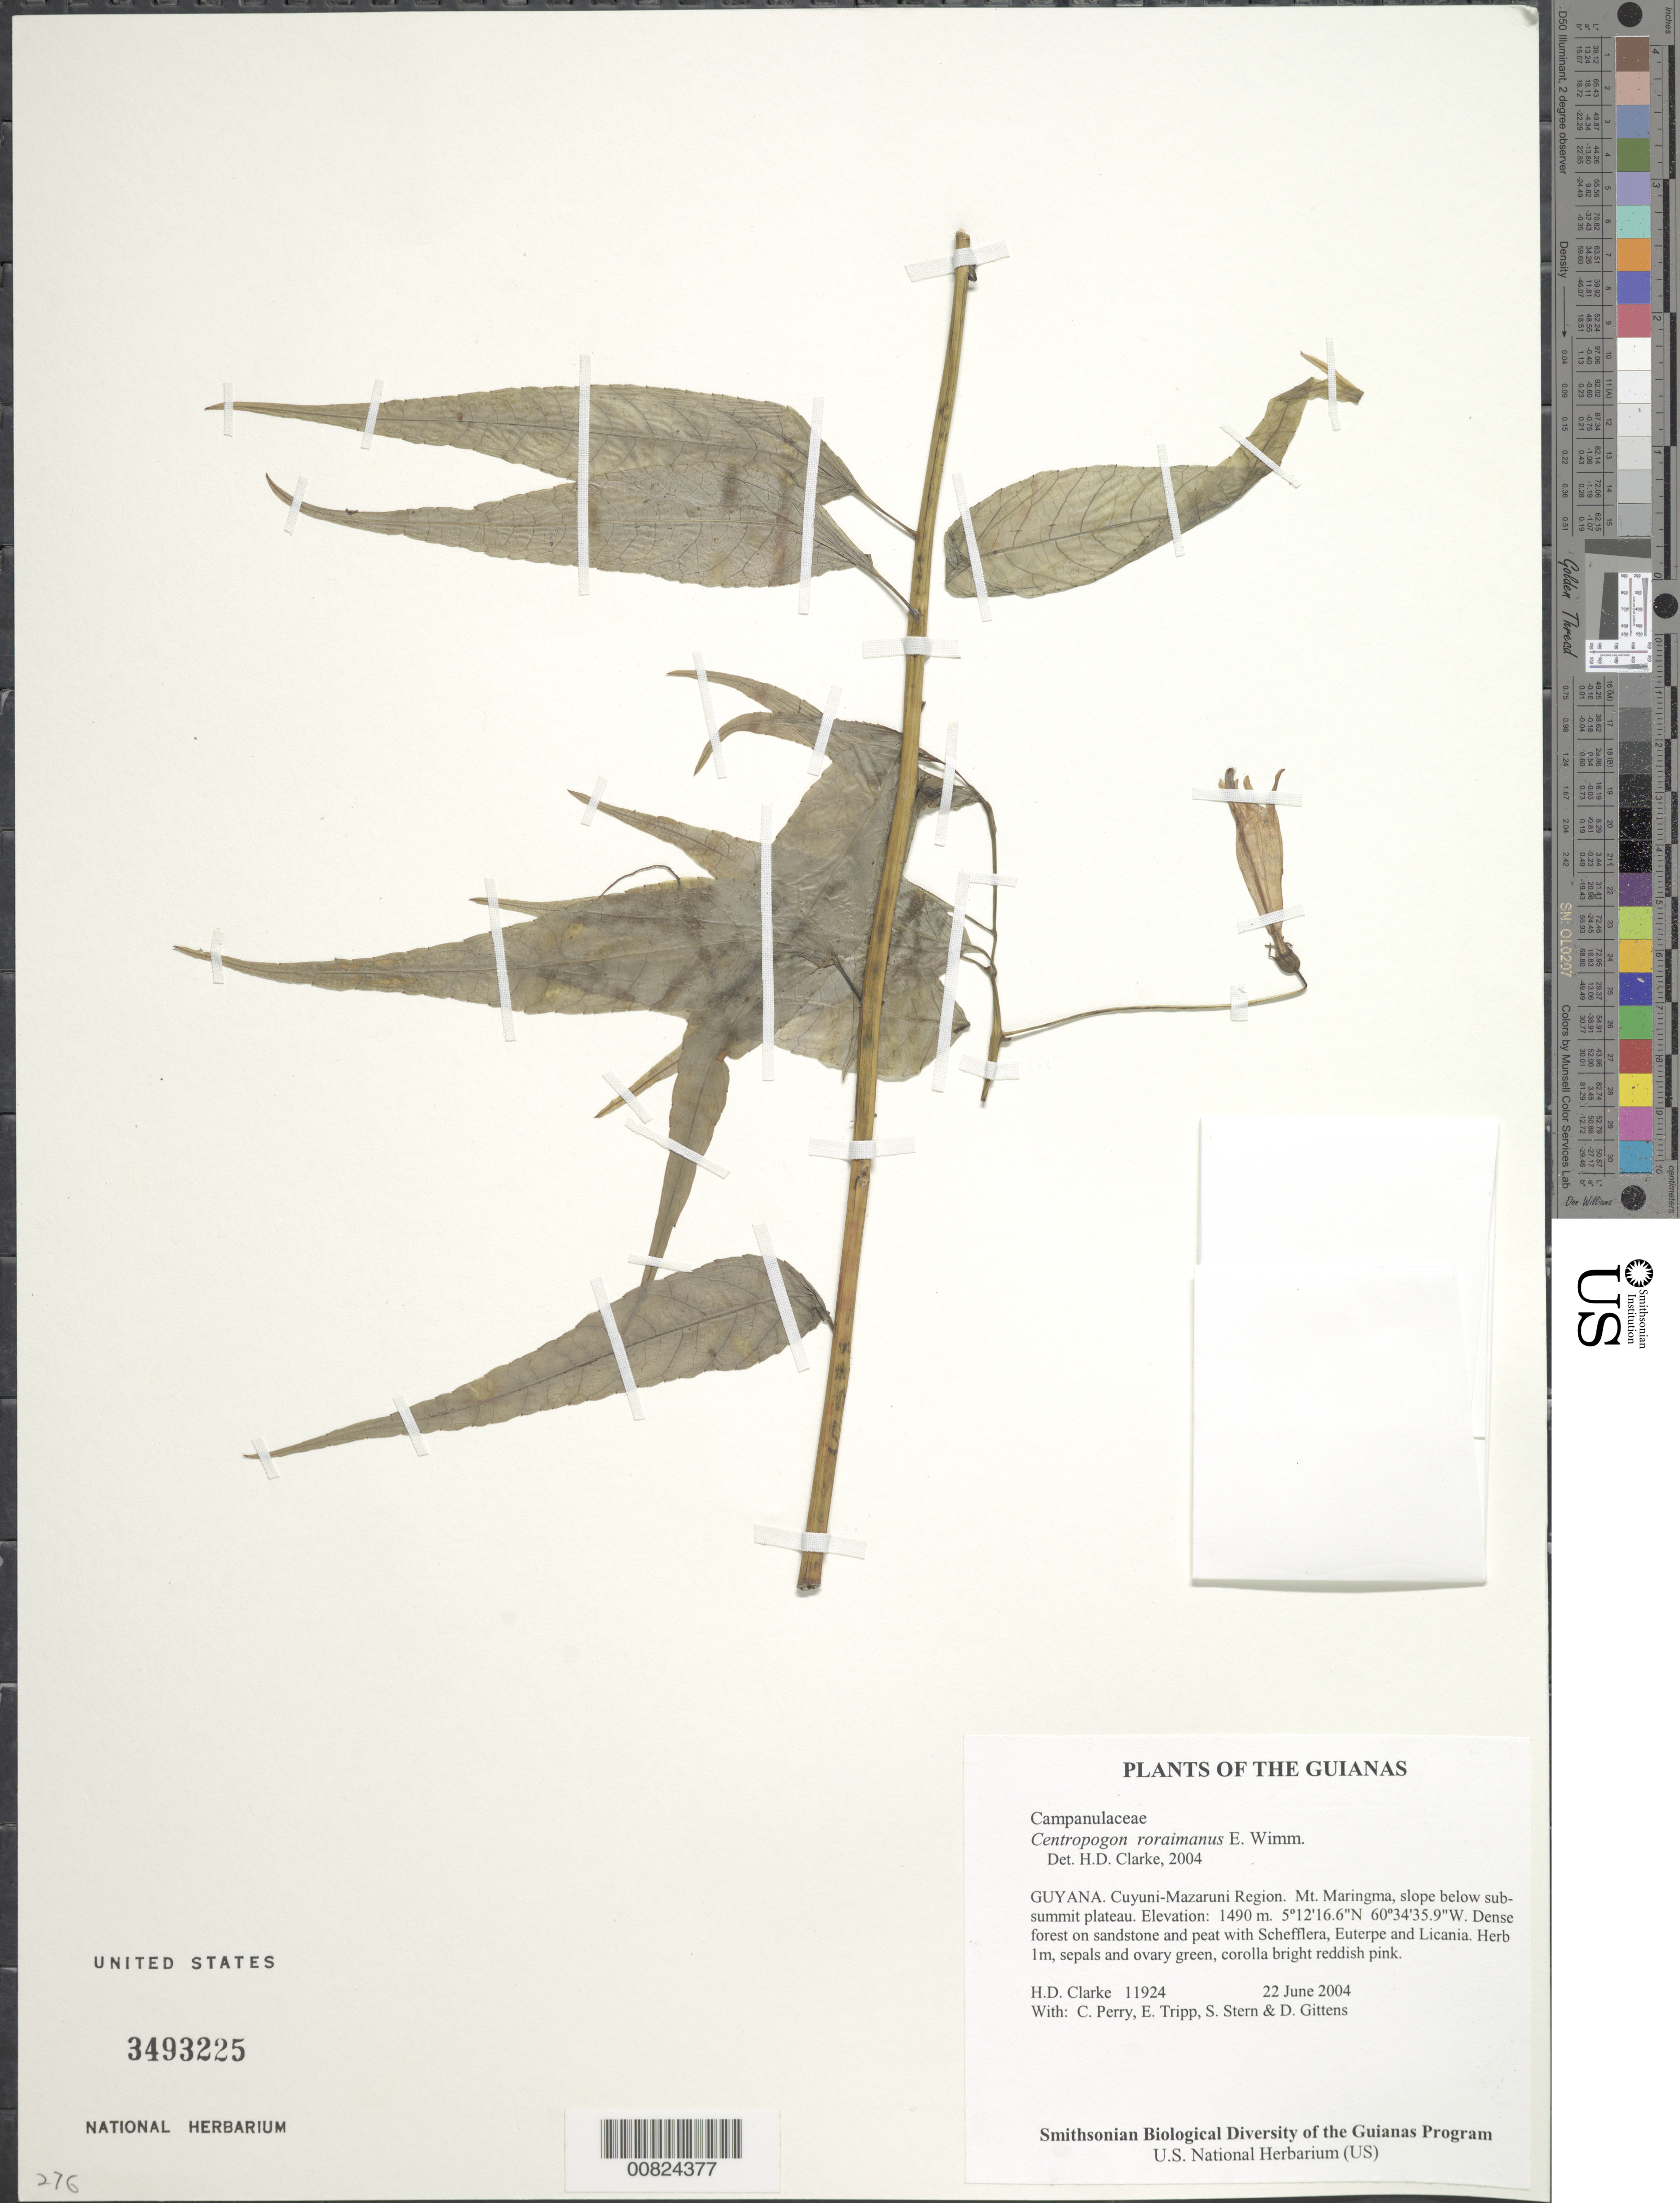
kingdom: Plantae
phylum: Tracheophyta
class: Magnoliopsida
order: Asterales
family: Campanulaceae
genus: Centropogon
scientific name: Centropogon roraimanus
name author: E. Wimm.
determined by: Clarke, H. D., University of North Carolina (Asheville)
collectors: H. D. Clarke, C. Perry, E. Tripp, S. R. Stern & D. Gittens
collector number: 11924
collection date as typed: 22 June 2004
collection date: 2004-06-22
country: Guyana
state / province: Cuyuni-Mazaruni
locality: Mt. Maringma, slope below sub-summit plateau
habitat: Dense forest on sandstone and peat with Schefflera, Euterpe and Licania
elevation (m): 1490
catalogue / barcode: US 3493225